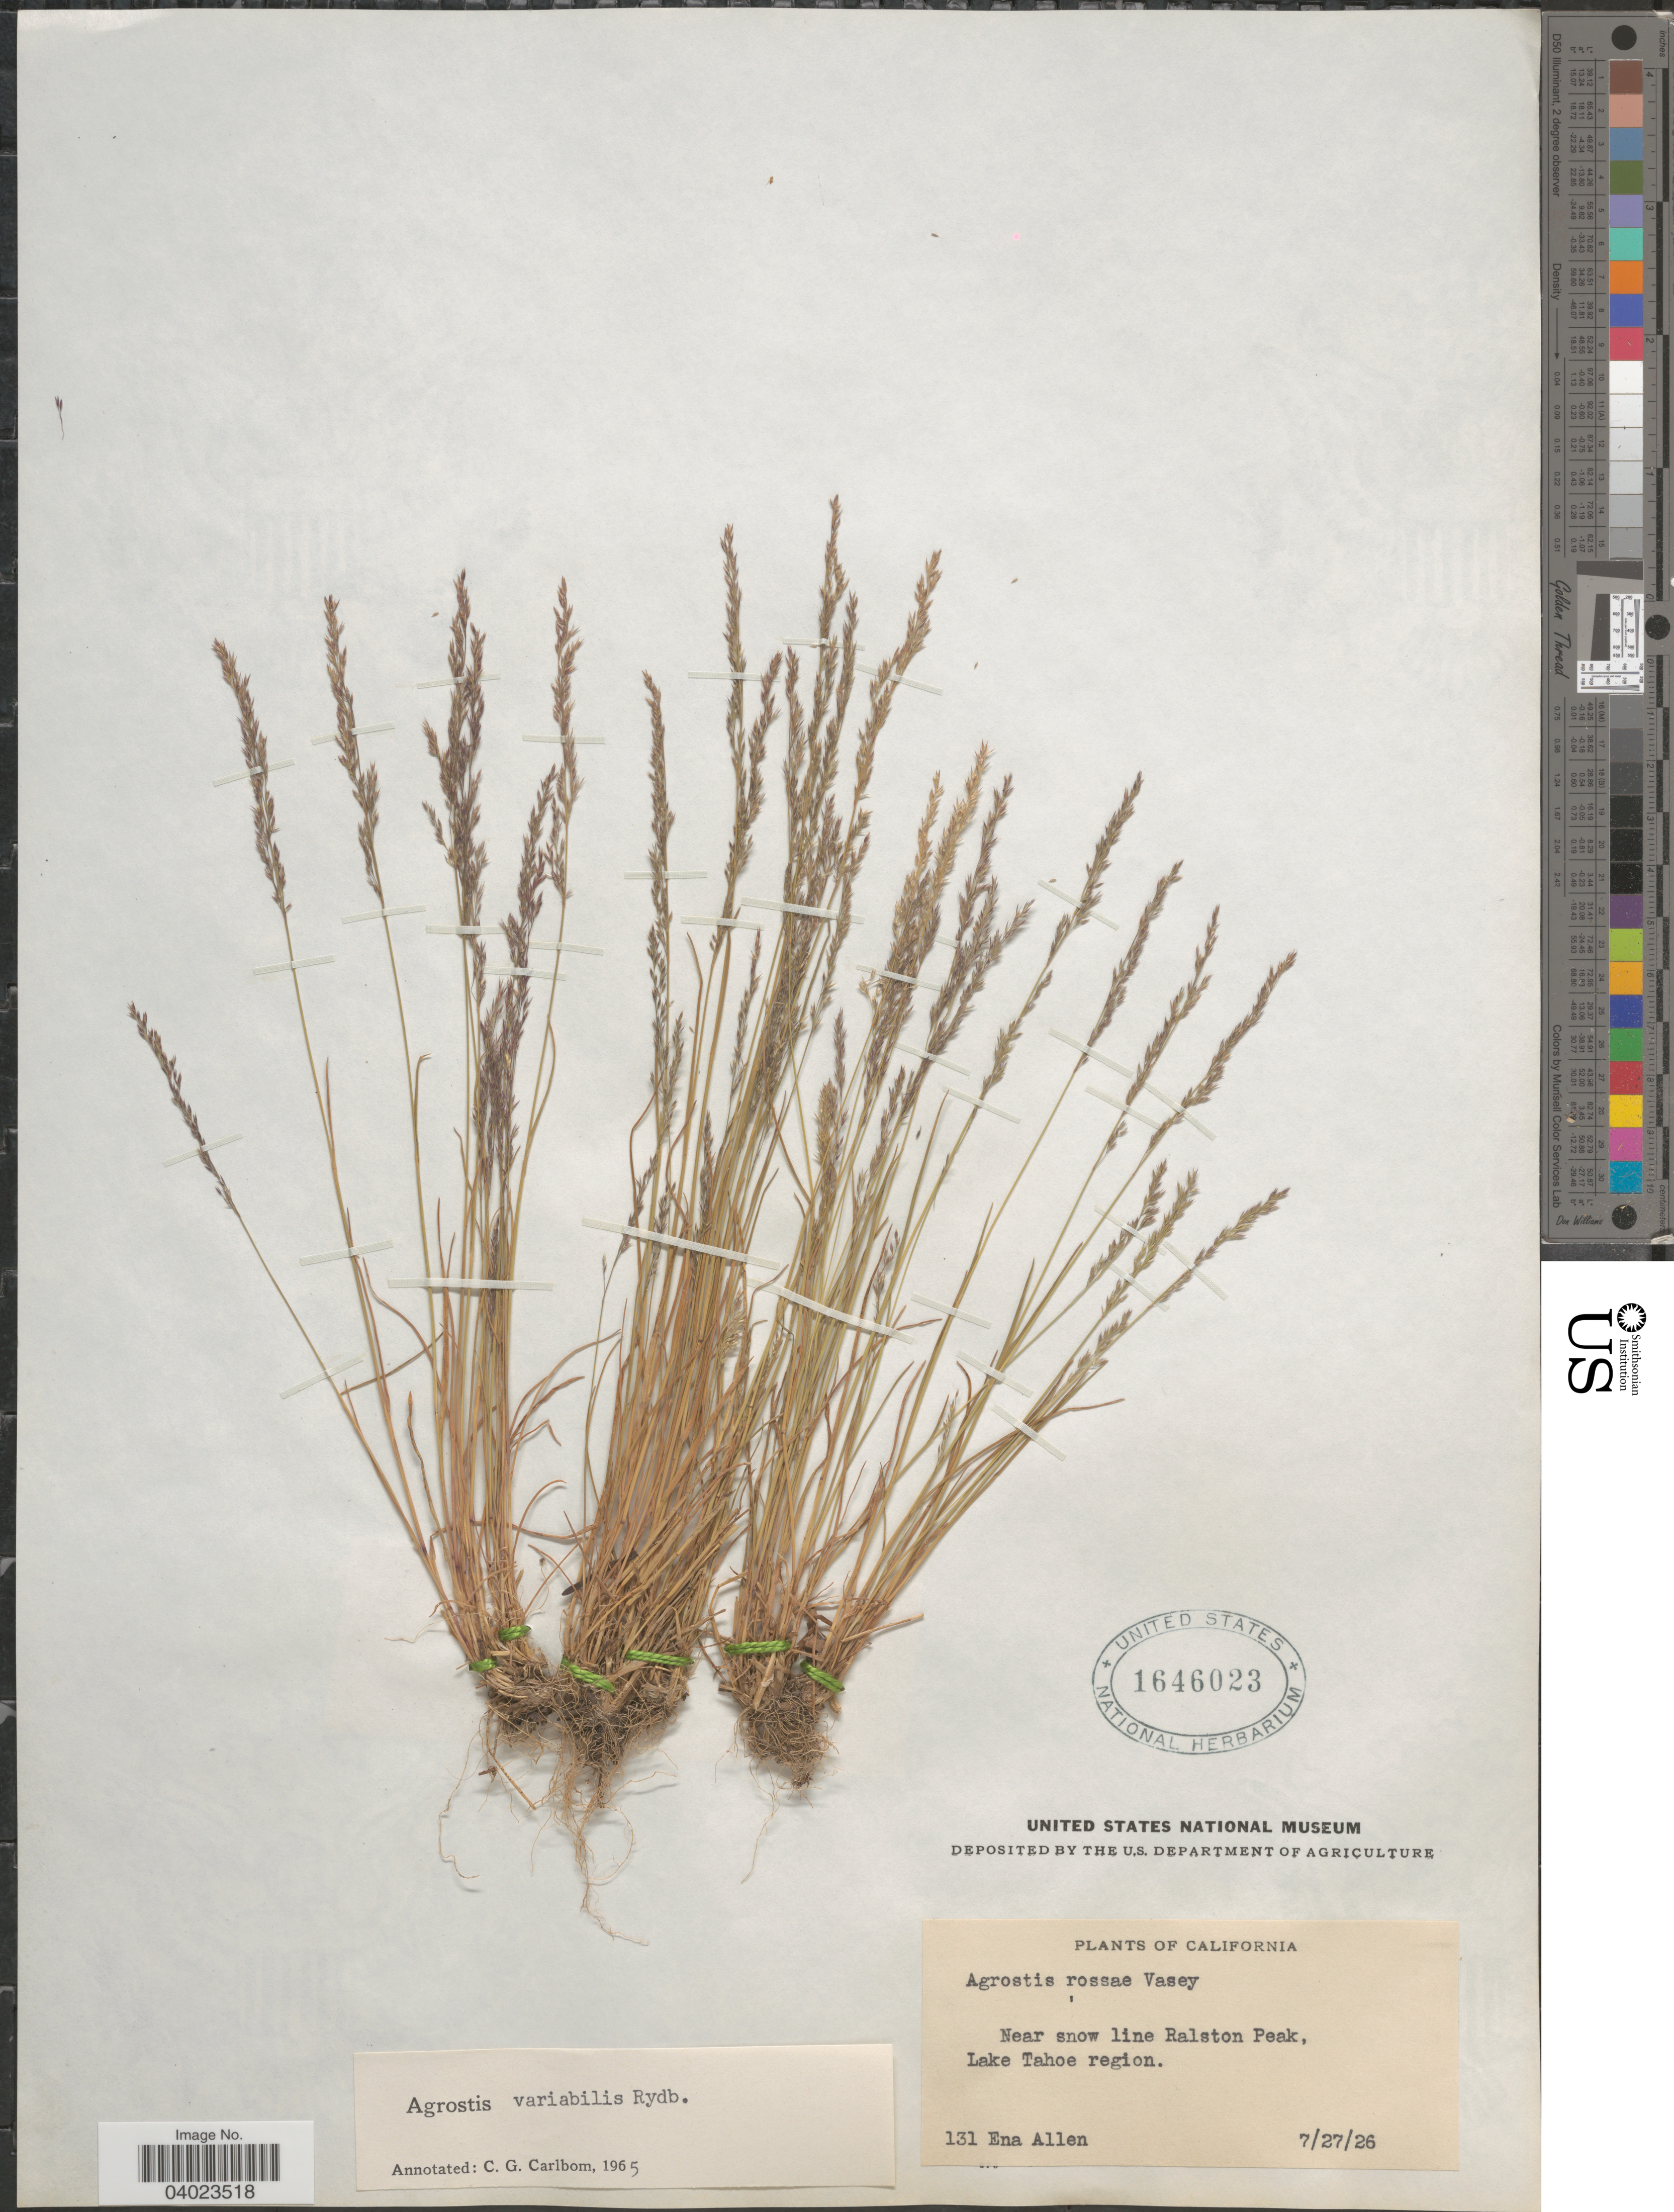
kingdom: Plantae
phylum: Tracheophyta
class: Liliopsida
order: Poales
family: Poaceae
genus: Agrostis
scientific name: Agrostis variabilis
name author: Rydb.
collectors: E. Allen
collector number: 131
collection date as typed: Transcribed d/m/y: 27/7/26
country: United States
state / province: California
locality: Near snow line Ralston Peak, Lake Tahoe region.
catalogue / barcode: US 1646023